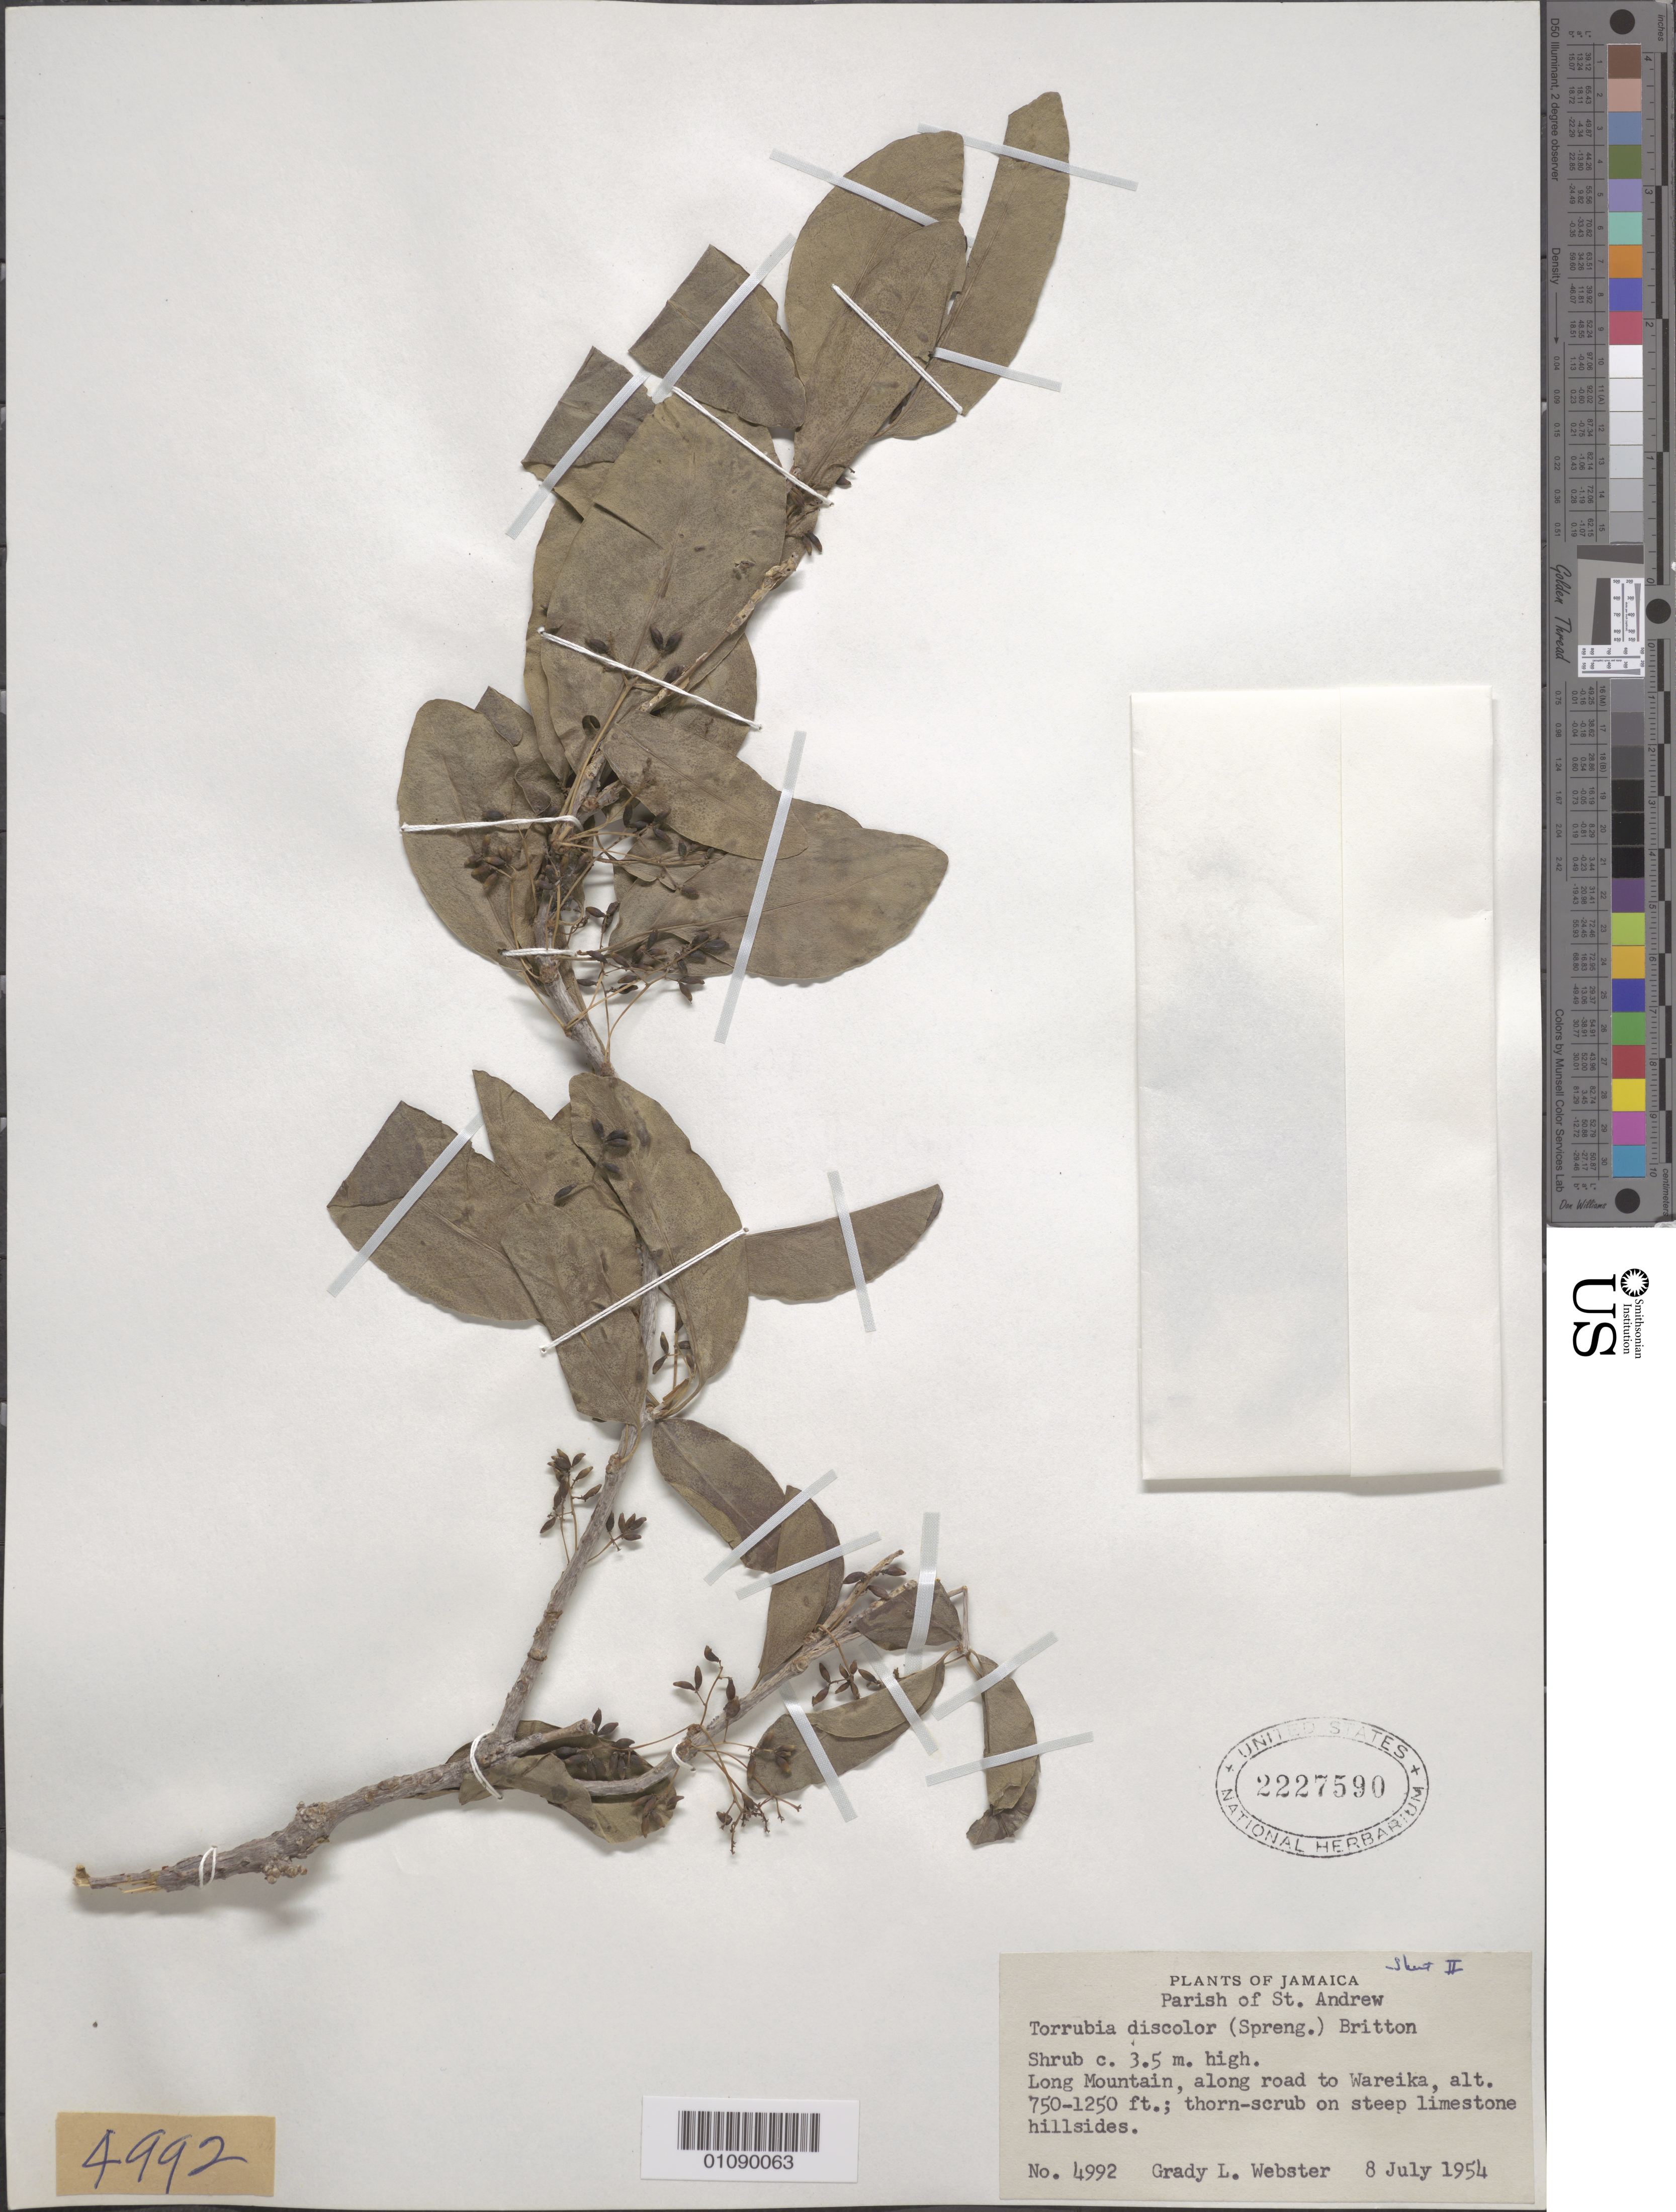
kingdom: Plantae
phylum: Tracheophyta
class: Magnoliopsida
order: Caryophyllales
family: Nyctaginaceae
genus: Guapira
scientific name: Guapira discolor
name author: (Spreng.) Little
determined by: Strong, Mark T., (BOT), Smithsonian Institution - National Museum of Natural History (UNITED STATES)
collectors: G. L. Webster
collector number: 4992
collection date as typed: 08 Jul 1954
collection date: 1954-07-08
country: Jamaica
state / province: Saint Andrew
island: Jamaica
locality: Long Mountain, along road to Waireka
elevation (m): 229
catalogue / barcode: US 2227590